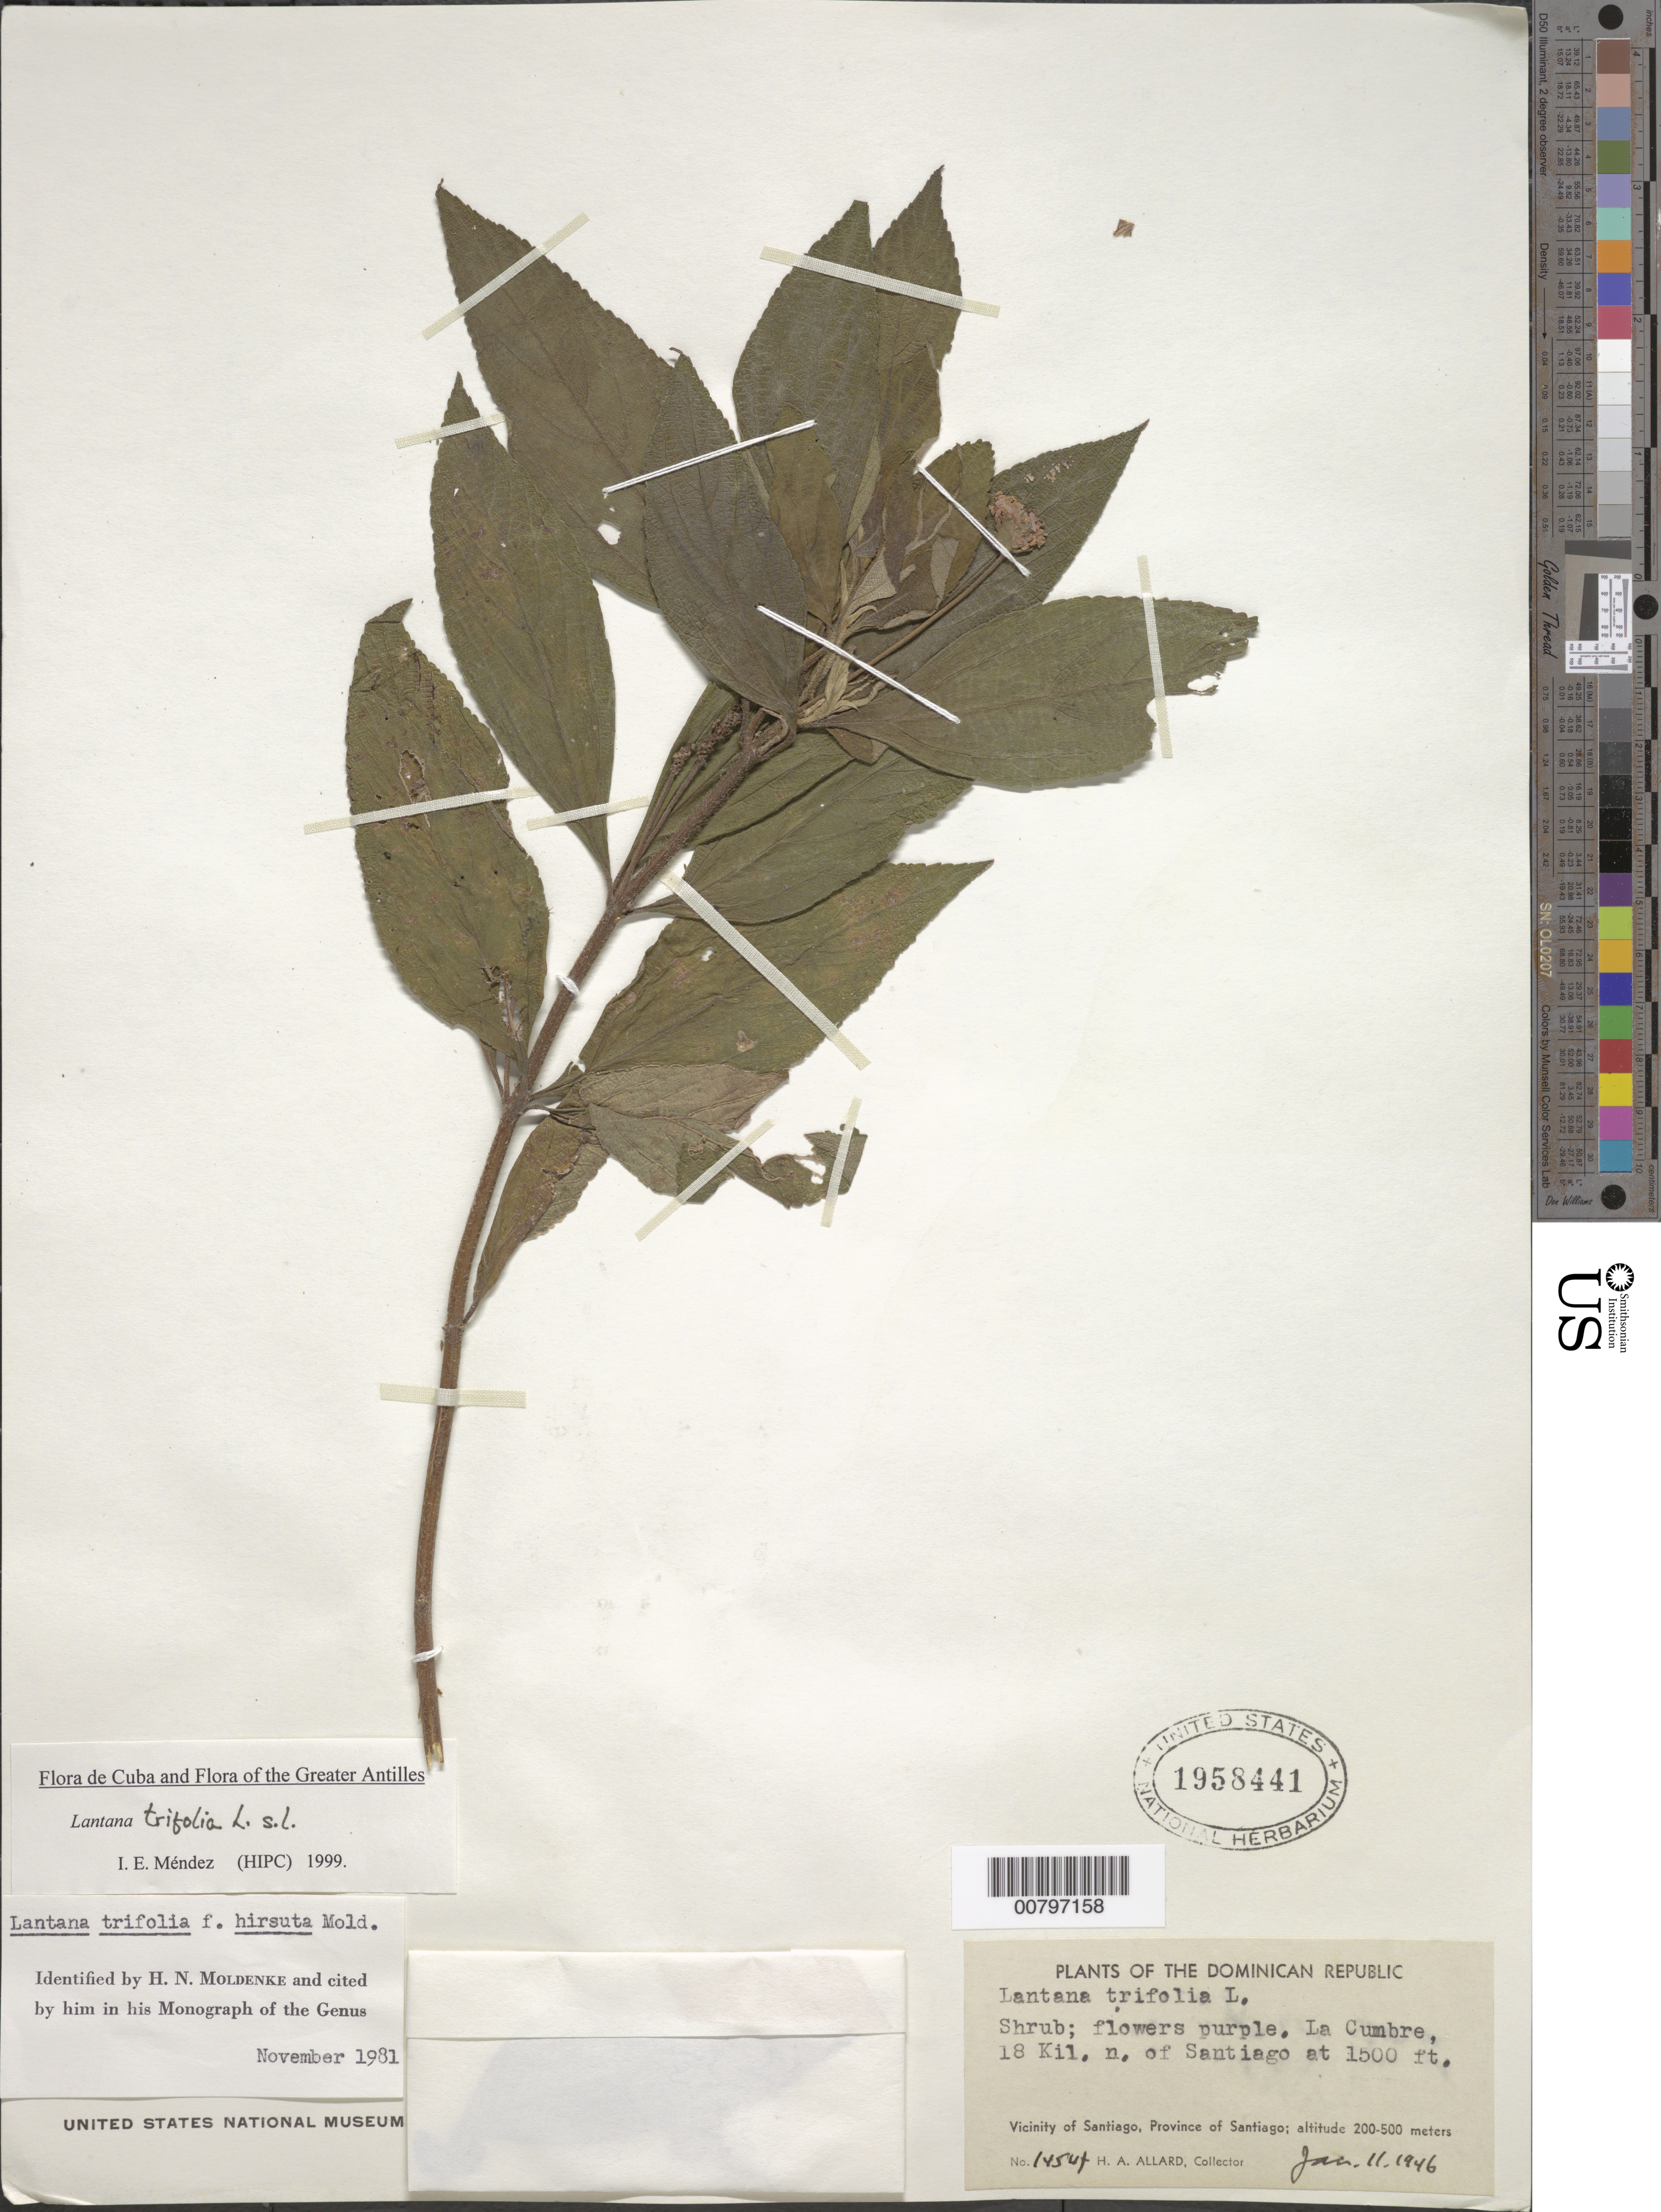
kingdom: Plantae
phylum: Tracheophyta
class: Magnoliopsida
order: Lamiales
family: Verbenaceae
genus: Lantana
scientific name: Lantana trifolia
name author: L.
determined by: Méndez, Isidro E., (HIPC)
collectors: H. A. Allard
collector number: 14547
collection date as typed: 11 Jan 1946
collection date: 1946-01-11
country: Dominican Republic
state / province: Santiago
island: Hispaniola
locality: La Cumbre, 18 km N of Santiago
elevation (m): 457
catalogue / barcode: US 1958441